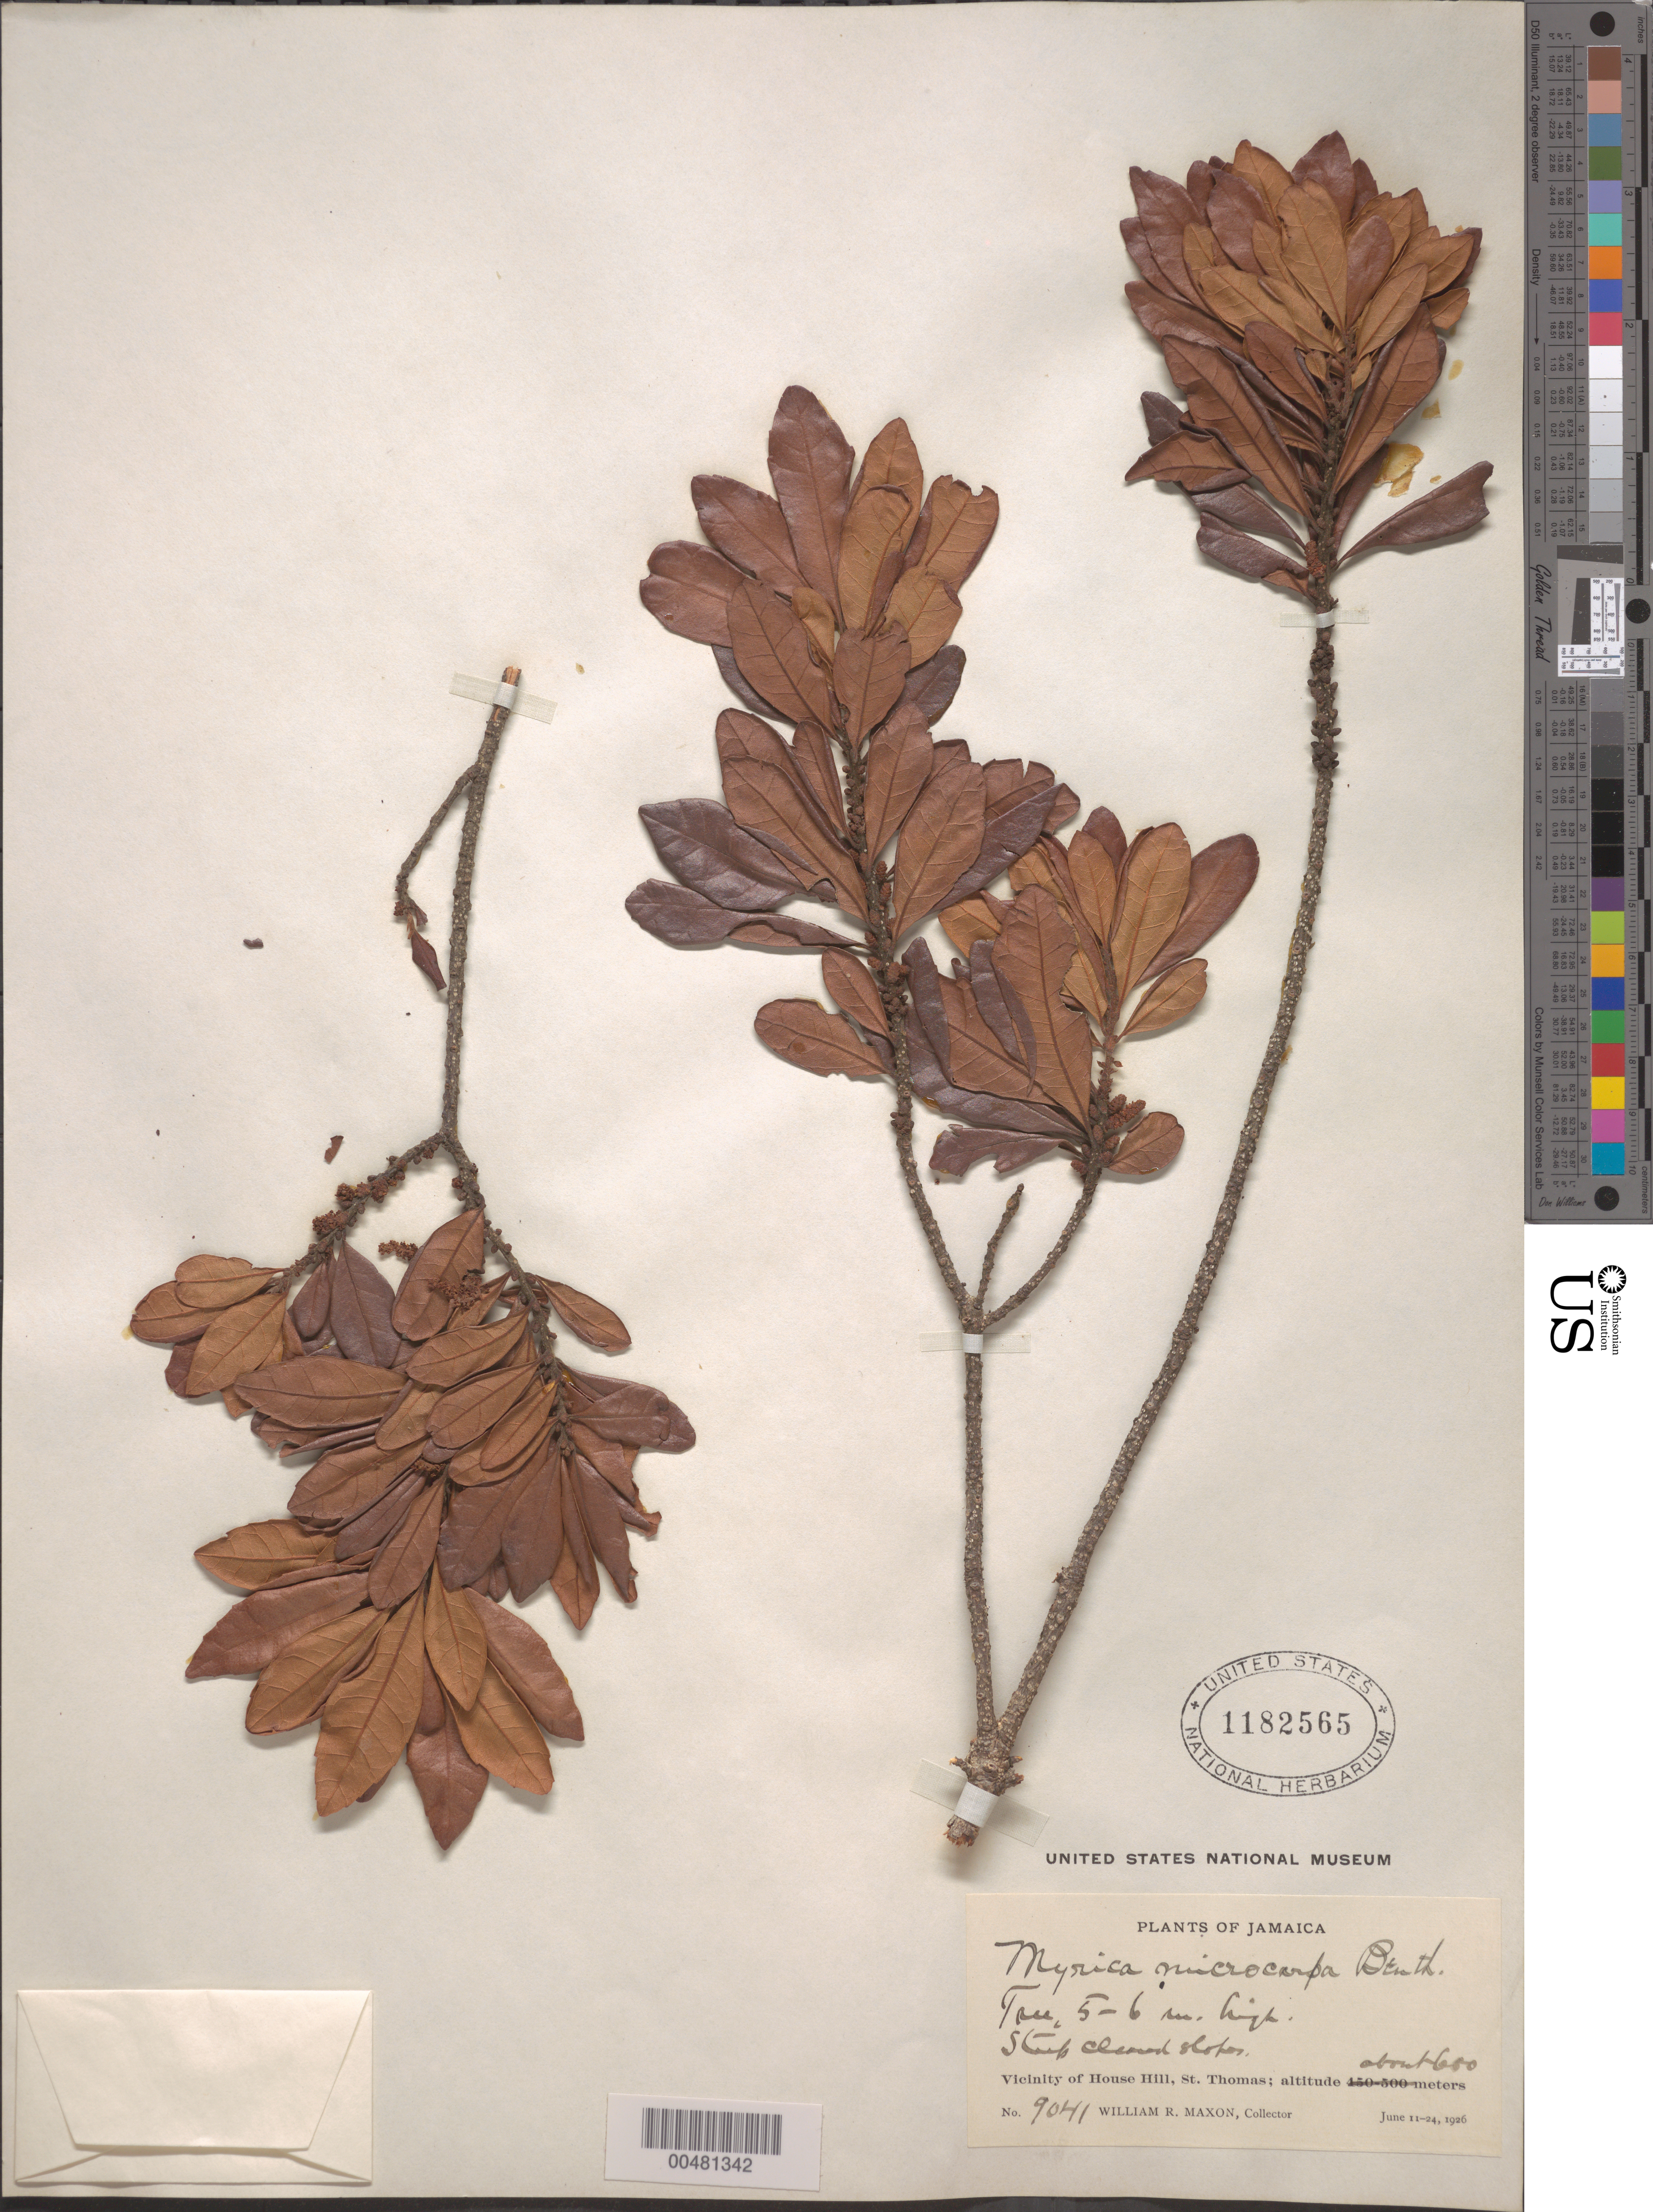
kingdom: Plantae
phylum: Tracheophyta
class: Magnoliopsida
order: Fagales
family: Myricaceae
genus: Myrica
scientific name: Myrica microcarpa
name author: Benth.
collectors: W. R. Maxon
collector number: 9041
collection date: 1926-06-22/1926-06-24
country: Jamaica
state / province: Saint Thomas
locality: House Hill.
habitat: Steep cleared slopes.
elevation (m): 600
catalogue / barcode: US 1182565